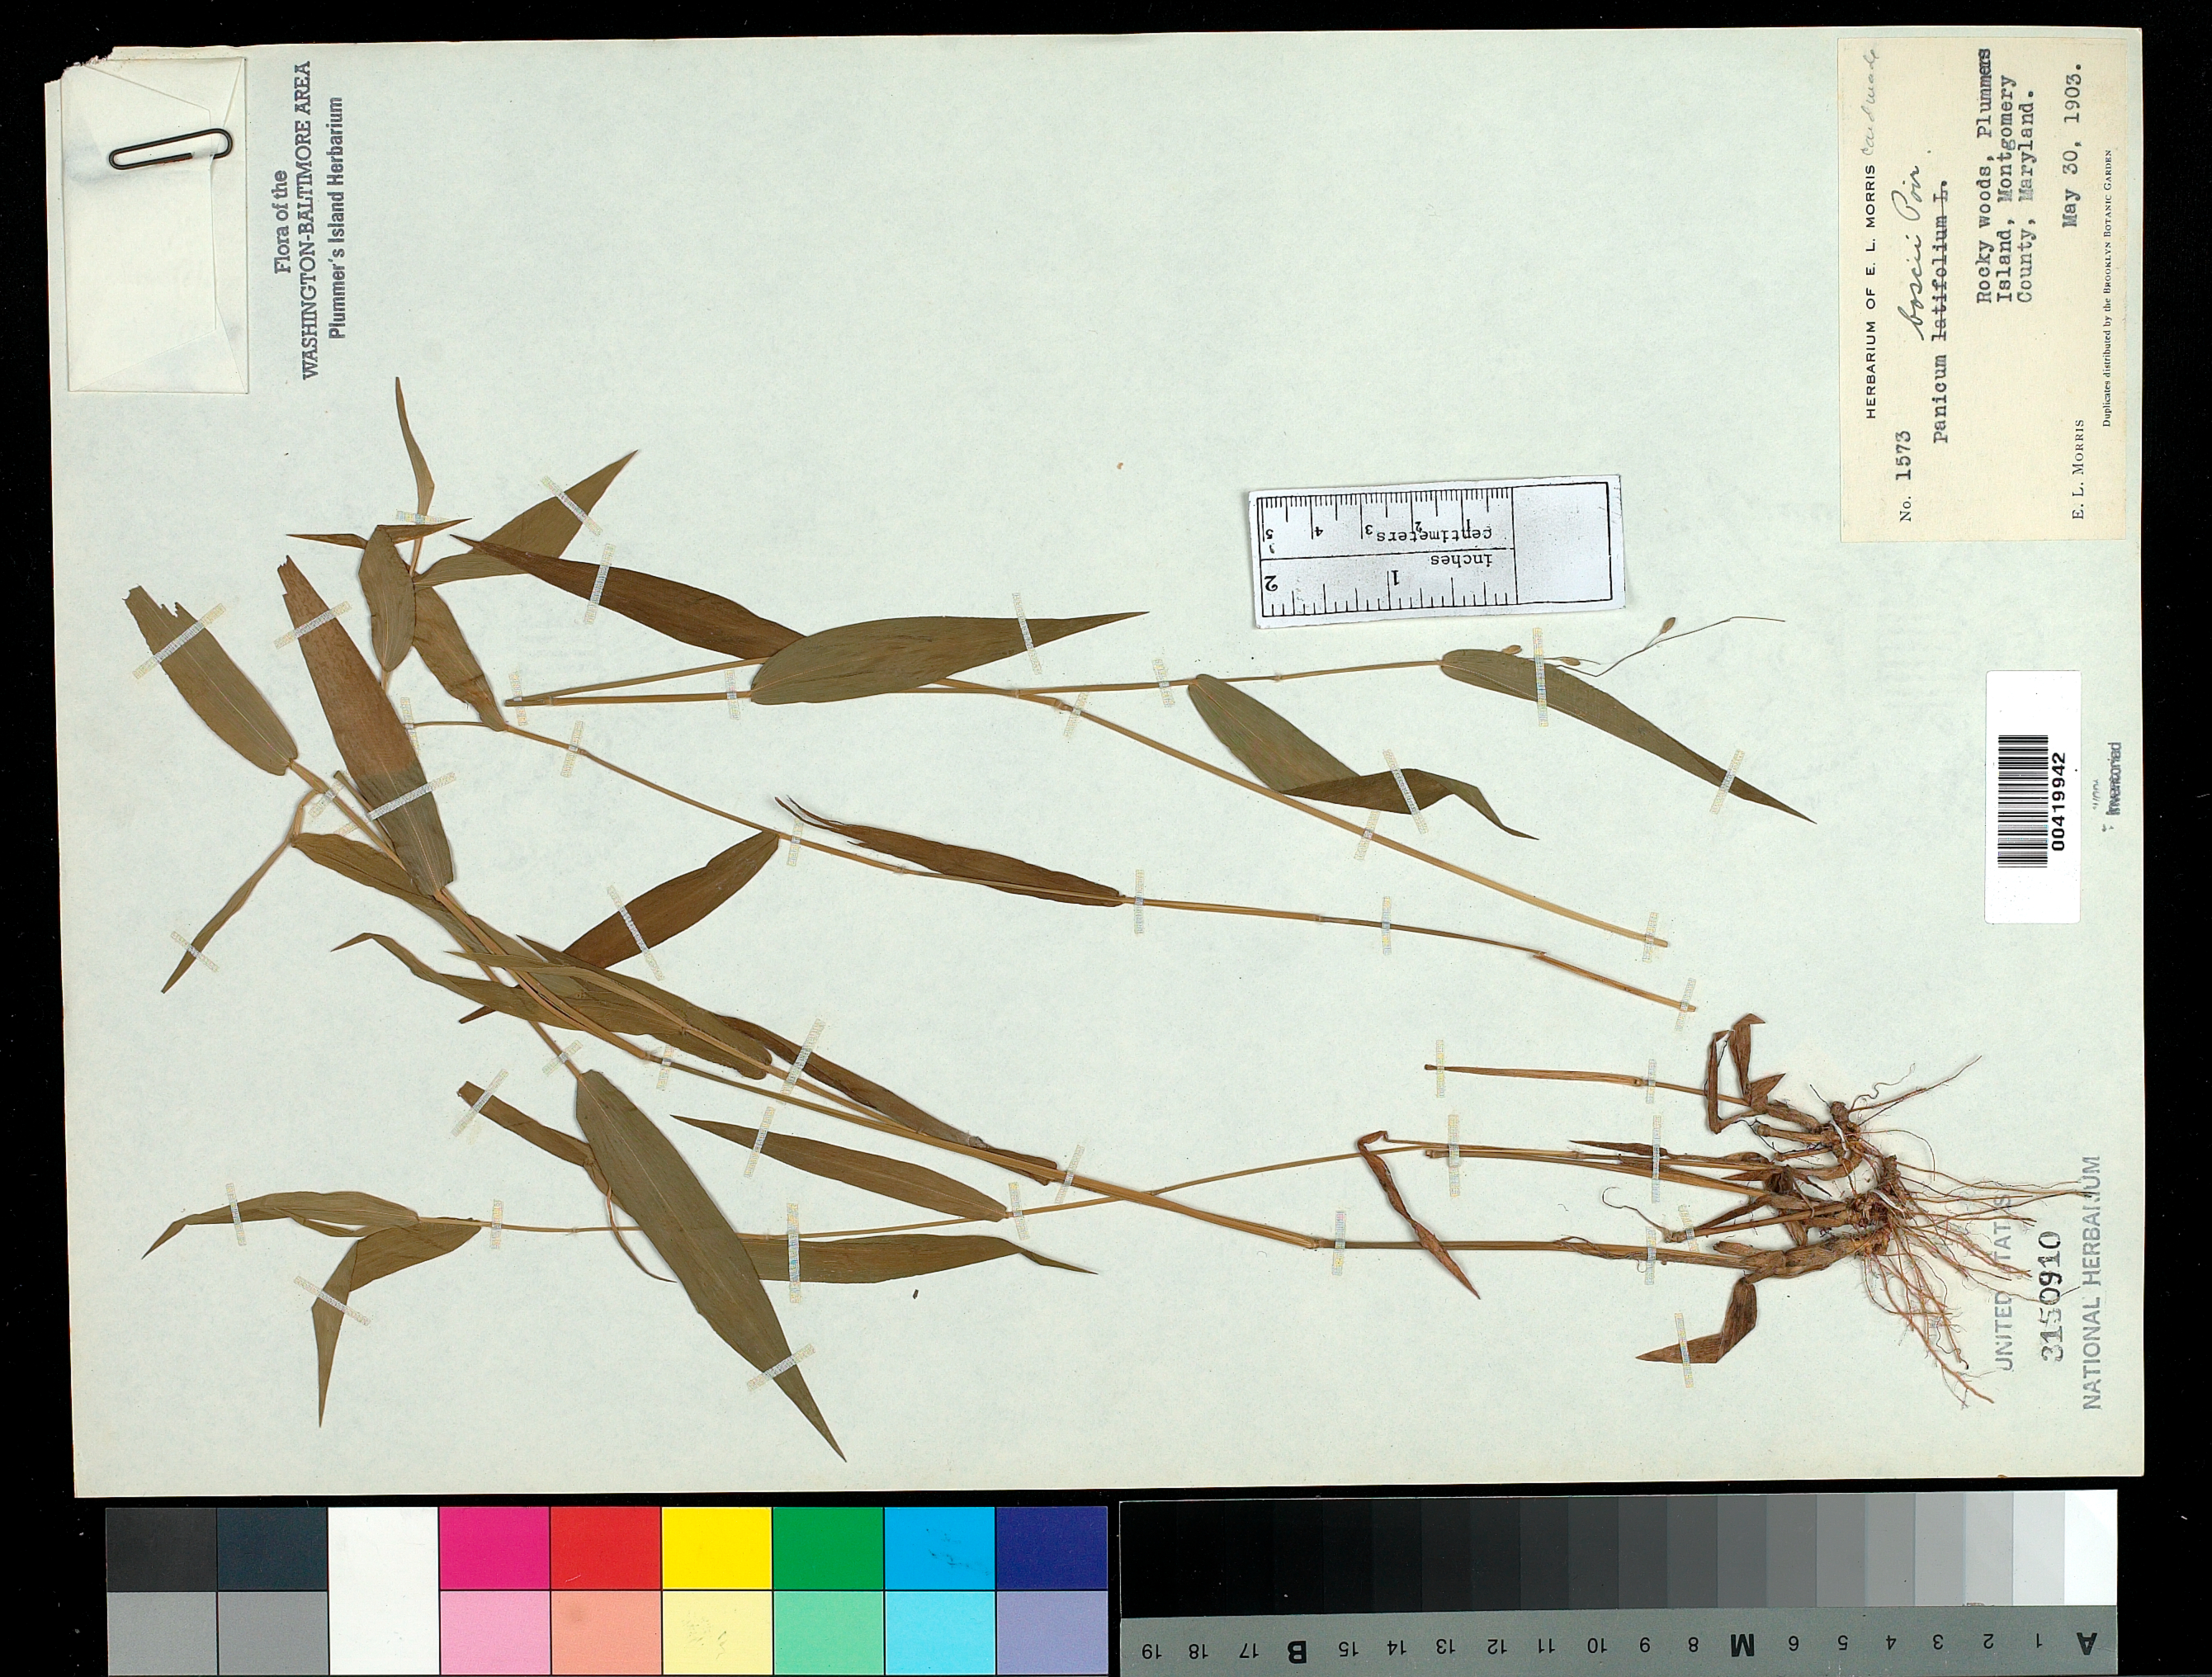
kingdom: Plantae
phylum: Tracheophyta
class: Liliopsida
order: Poales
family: Poaceae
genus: Dichanthelium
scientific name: Dichanthelium boscii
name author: (Poir.) Gould & C.A. Clark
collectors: E. L. Morris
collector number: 1573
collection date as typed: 30 May 1903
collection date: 1903-05-30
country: United States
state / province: Maryland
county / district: Montgomery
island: Plummers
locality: Plummer's Island C. & O. Canal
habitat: Rocky woods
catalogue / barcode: US 3150910